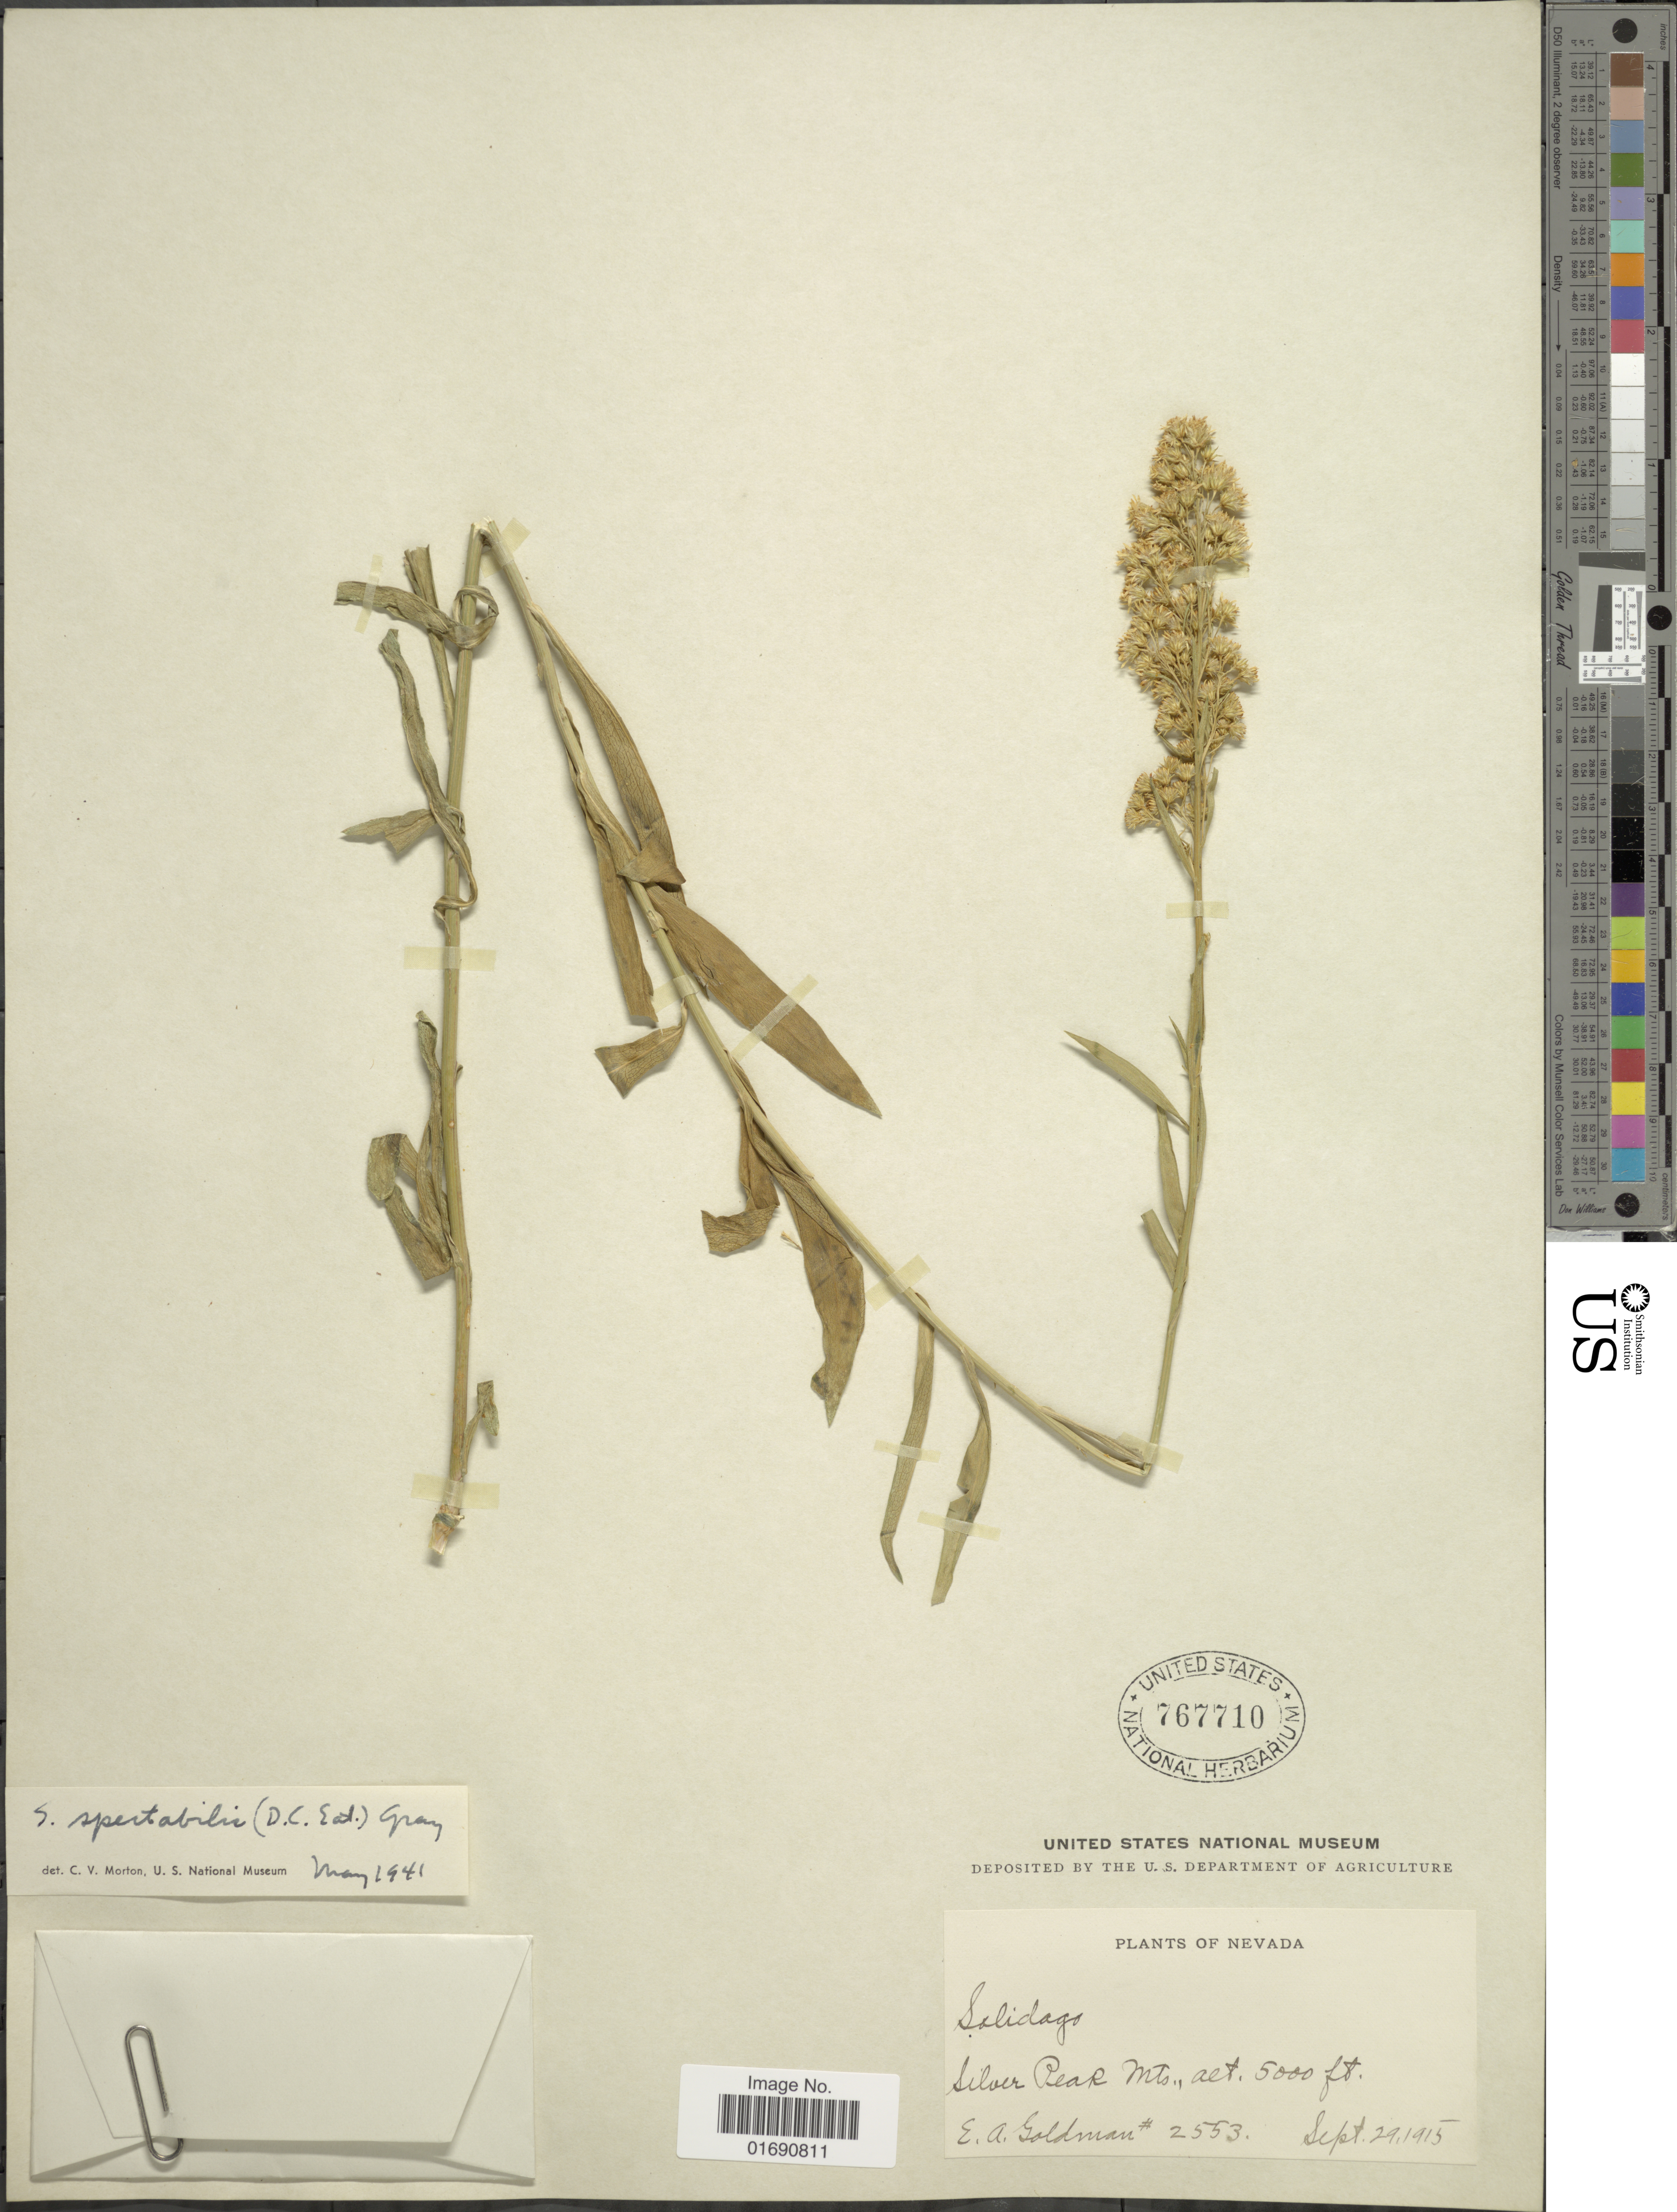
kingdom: Plantae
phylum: Tracheophyta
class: Magnoliopsida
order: Asterales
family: Asteraceae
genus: Solidago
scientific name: Solidago spectabilis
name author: (D.C. Eaton) A. Gray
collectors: E. A. Goldman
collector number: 2553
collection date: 1915-09-29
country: United States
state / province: Nevada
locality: Silver Peak Mts.,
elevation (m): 1524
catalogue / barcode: US 767710